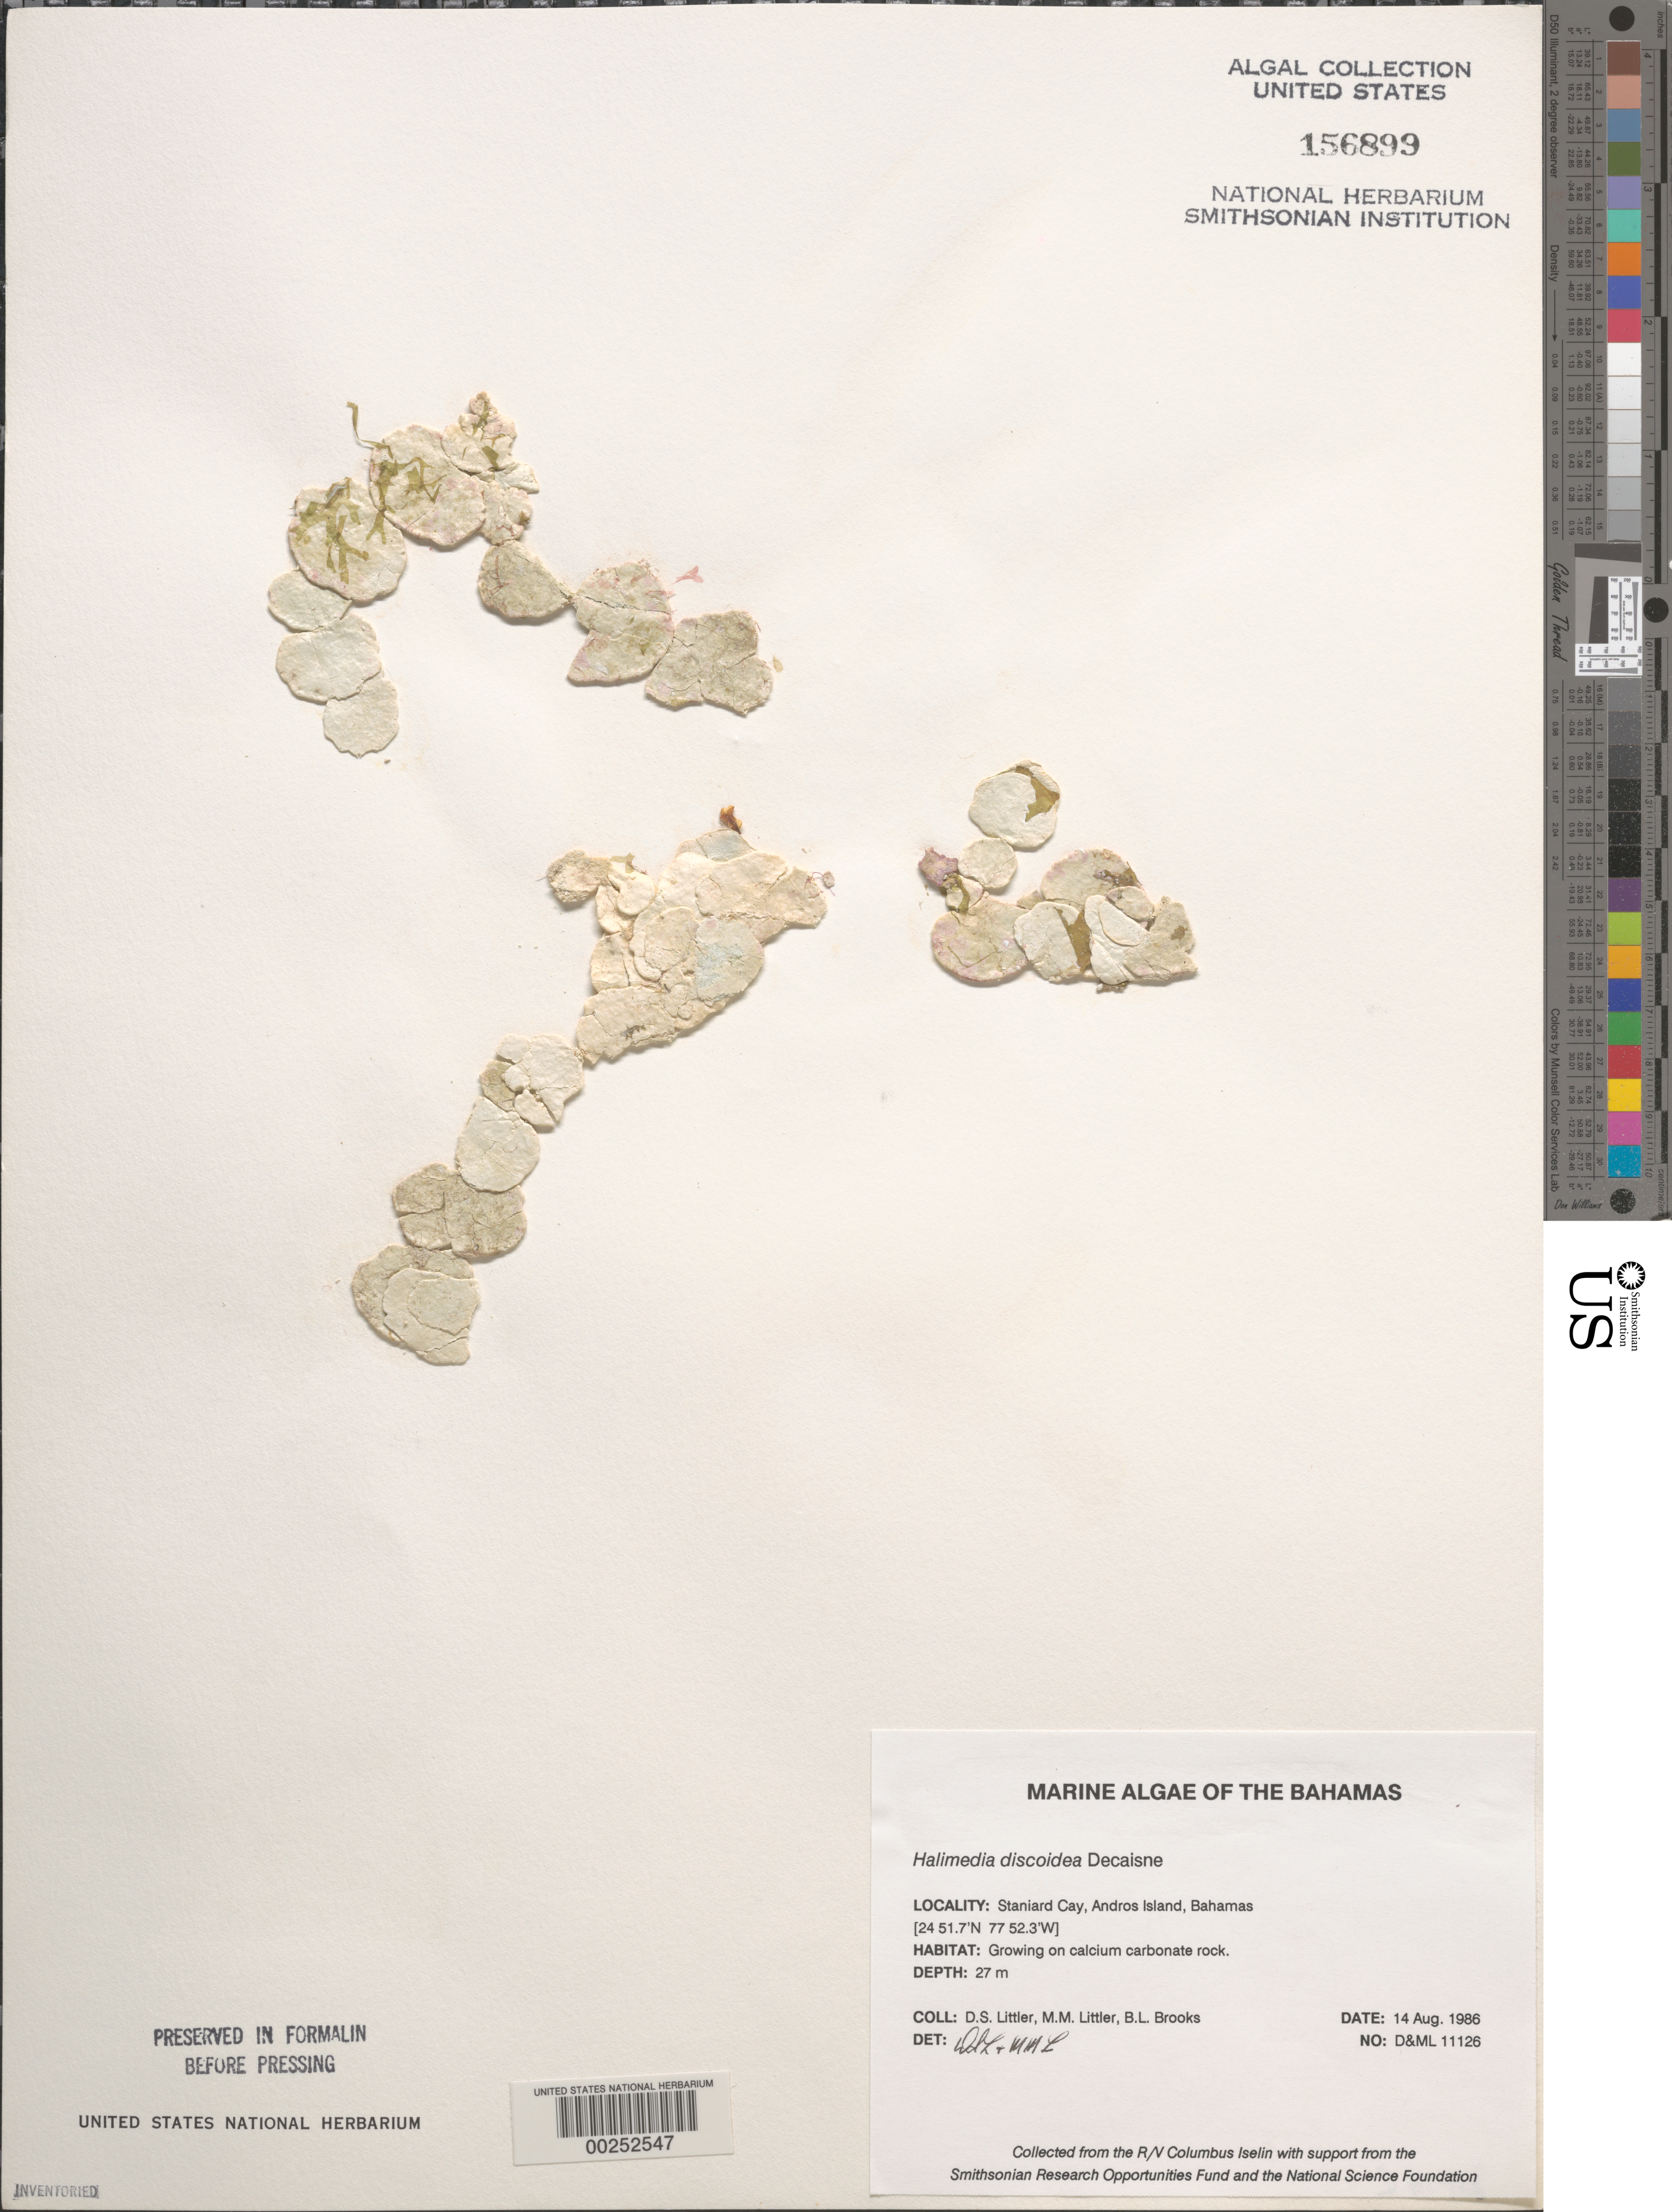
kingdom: Plantae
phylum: Chlorophyta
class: Ulvophyceae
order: Bryopsidales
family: Halimedaceae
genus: Halimeda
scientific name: Halimeda discoidea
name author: Decne.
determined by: Littler, D. S.; Littler, M. M.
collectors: D. S. Littler, M. M. Littler & B. Brooks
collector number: D&ML 11126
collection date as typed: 14 Aug 1986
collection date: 1986-08-14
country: Bahamas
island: Staniard Cay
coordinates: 24 51.7' N, 77 52.3' W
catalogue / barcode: US 156899